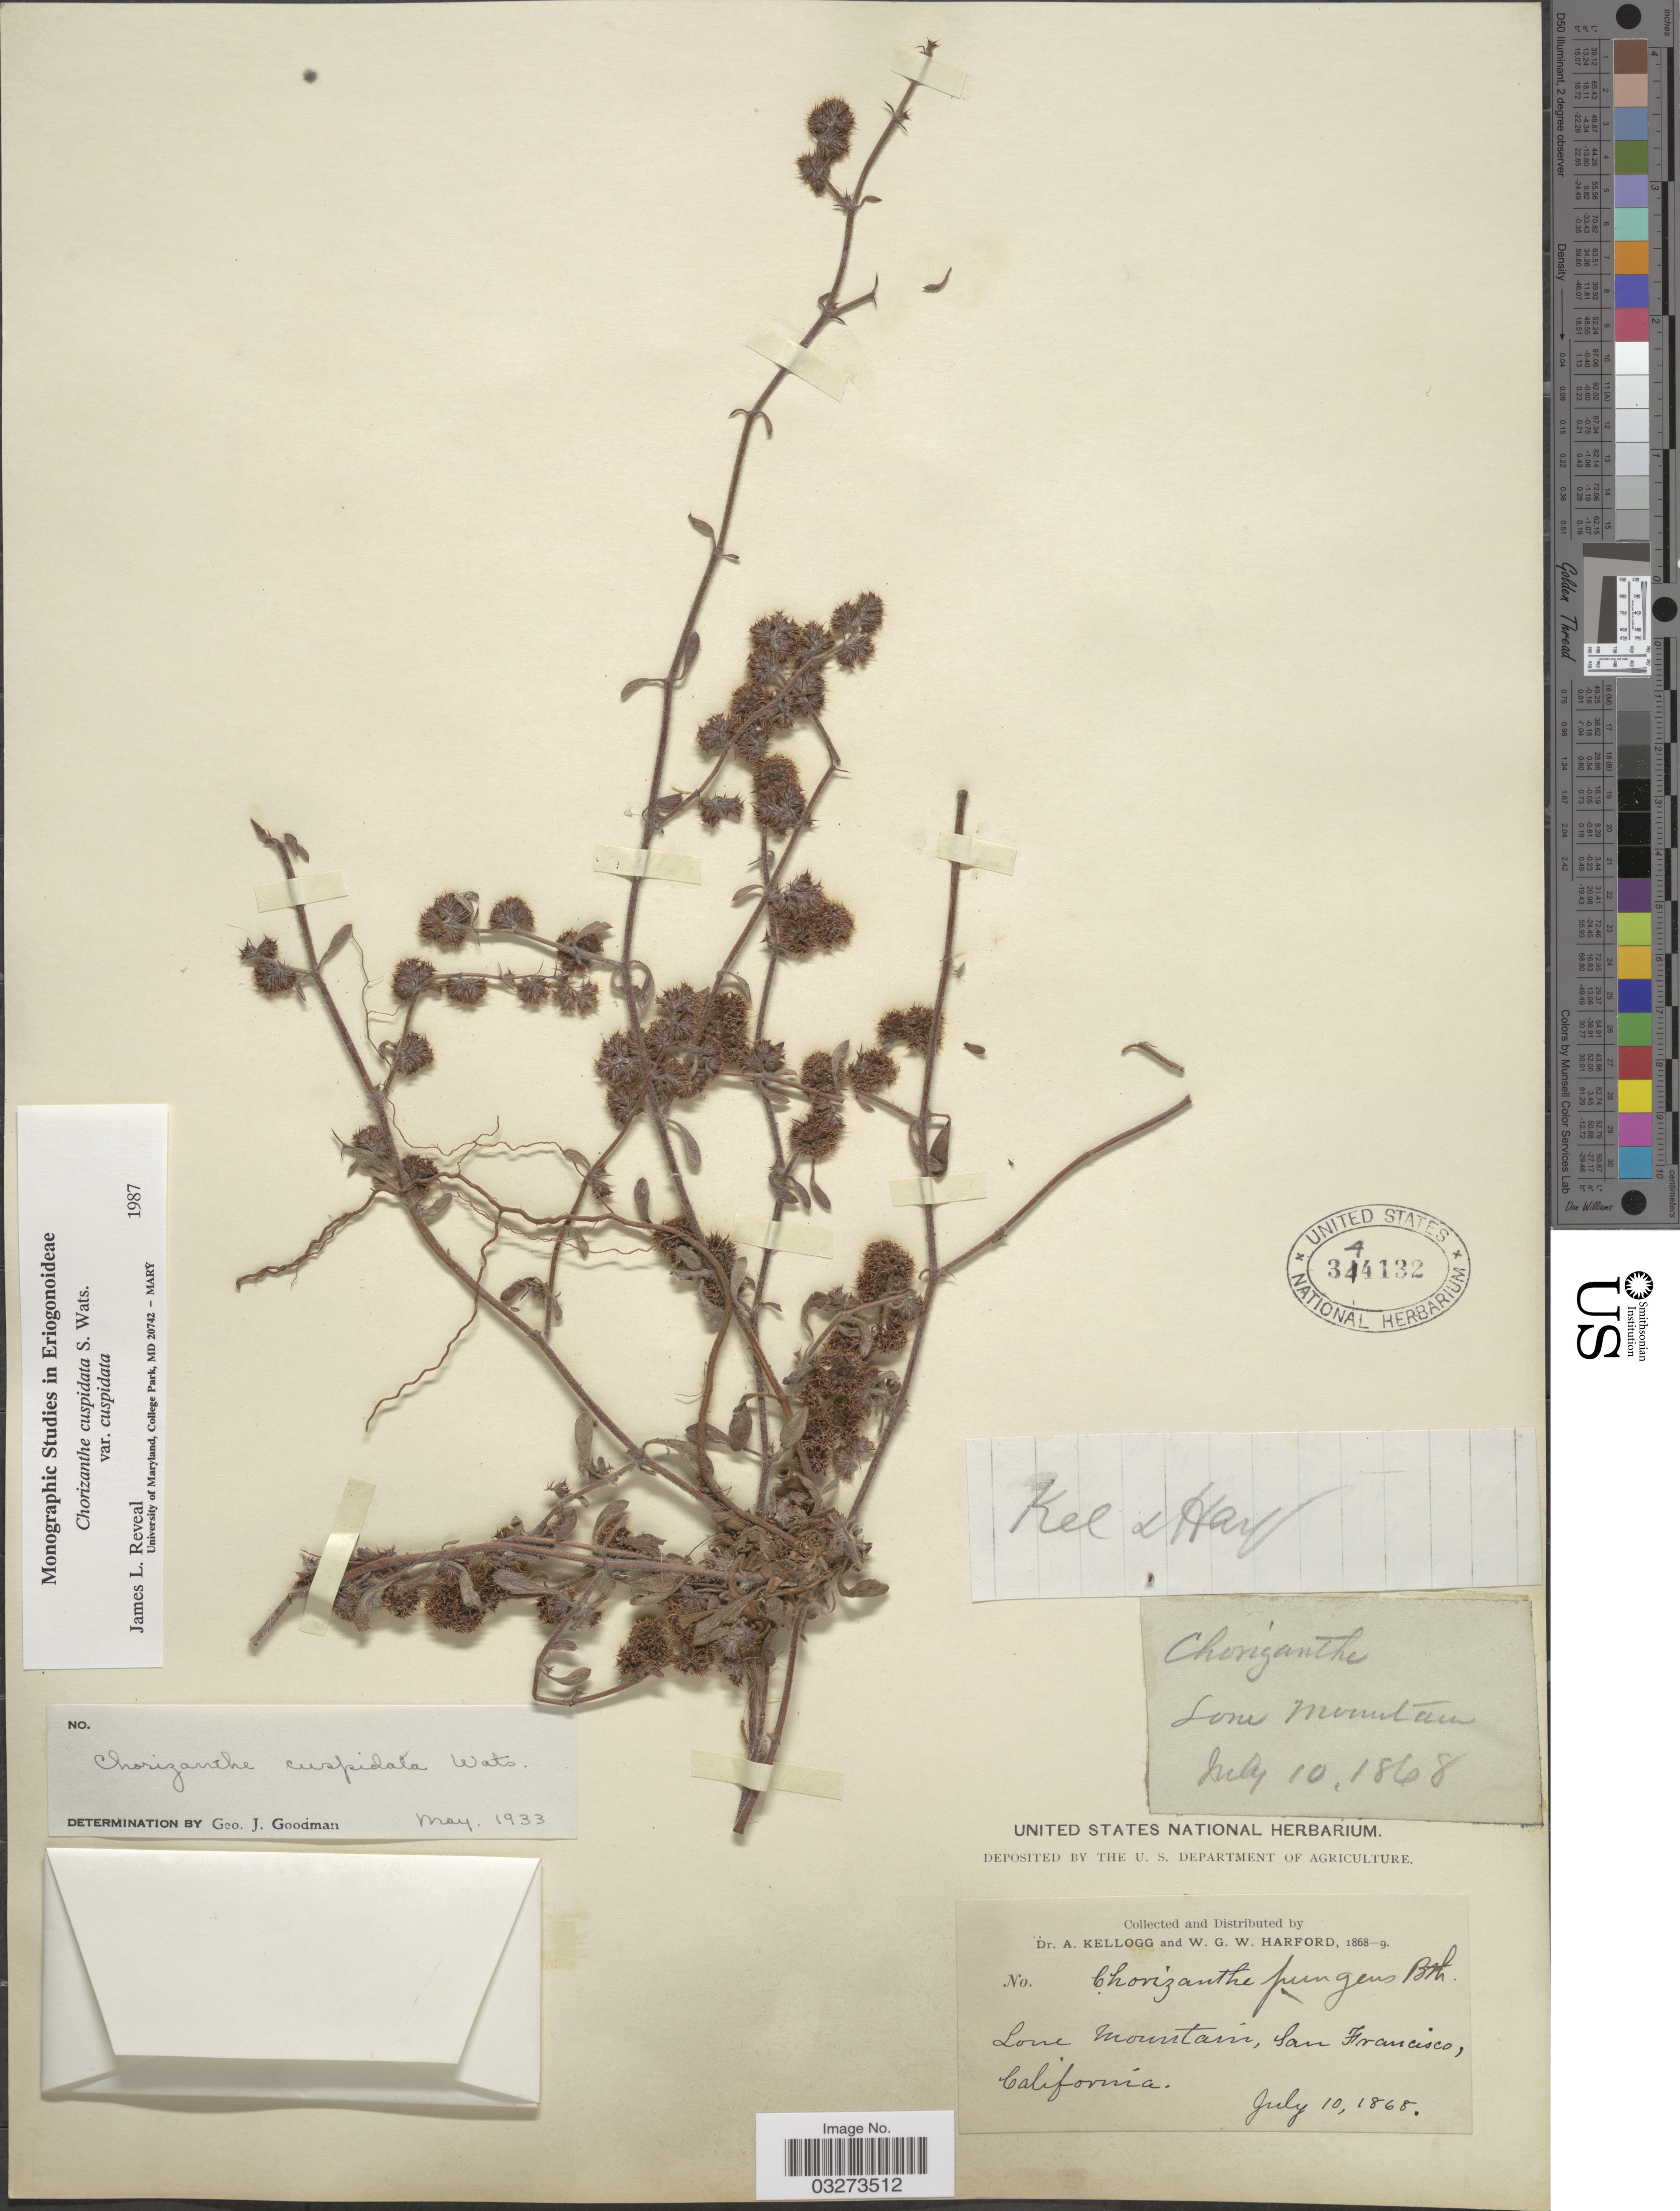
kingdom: Plantae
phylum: Tracheophyta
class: Magnoliopsida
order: Caryophyllales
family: Polygonaceae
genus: Chorizanthe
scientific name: Chorizanthe cuspidata var. cuspidata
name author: S. Watson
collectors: A. Kellogg & W. G. W. Harford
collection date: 1868-07-10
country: United States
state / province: California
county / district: San Francisco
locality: Lone Mountain, San Francisco.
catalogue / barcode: US 344132